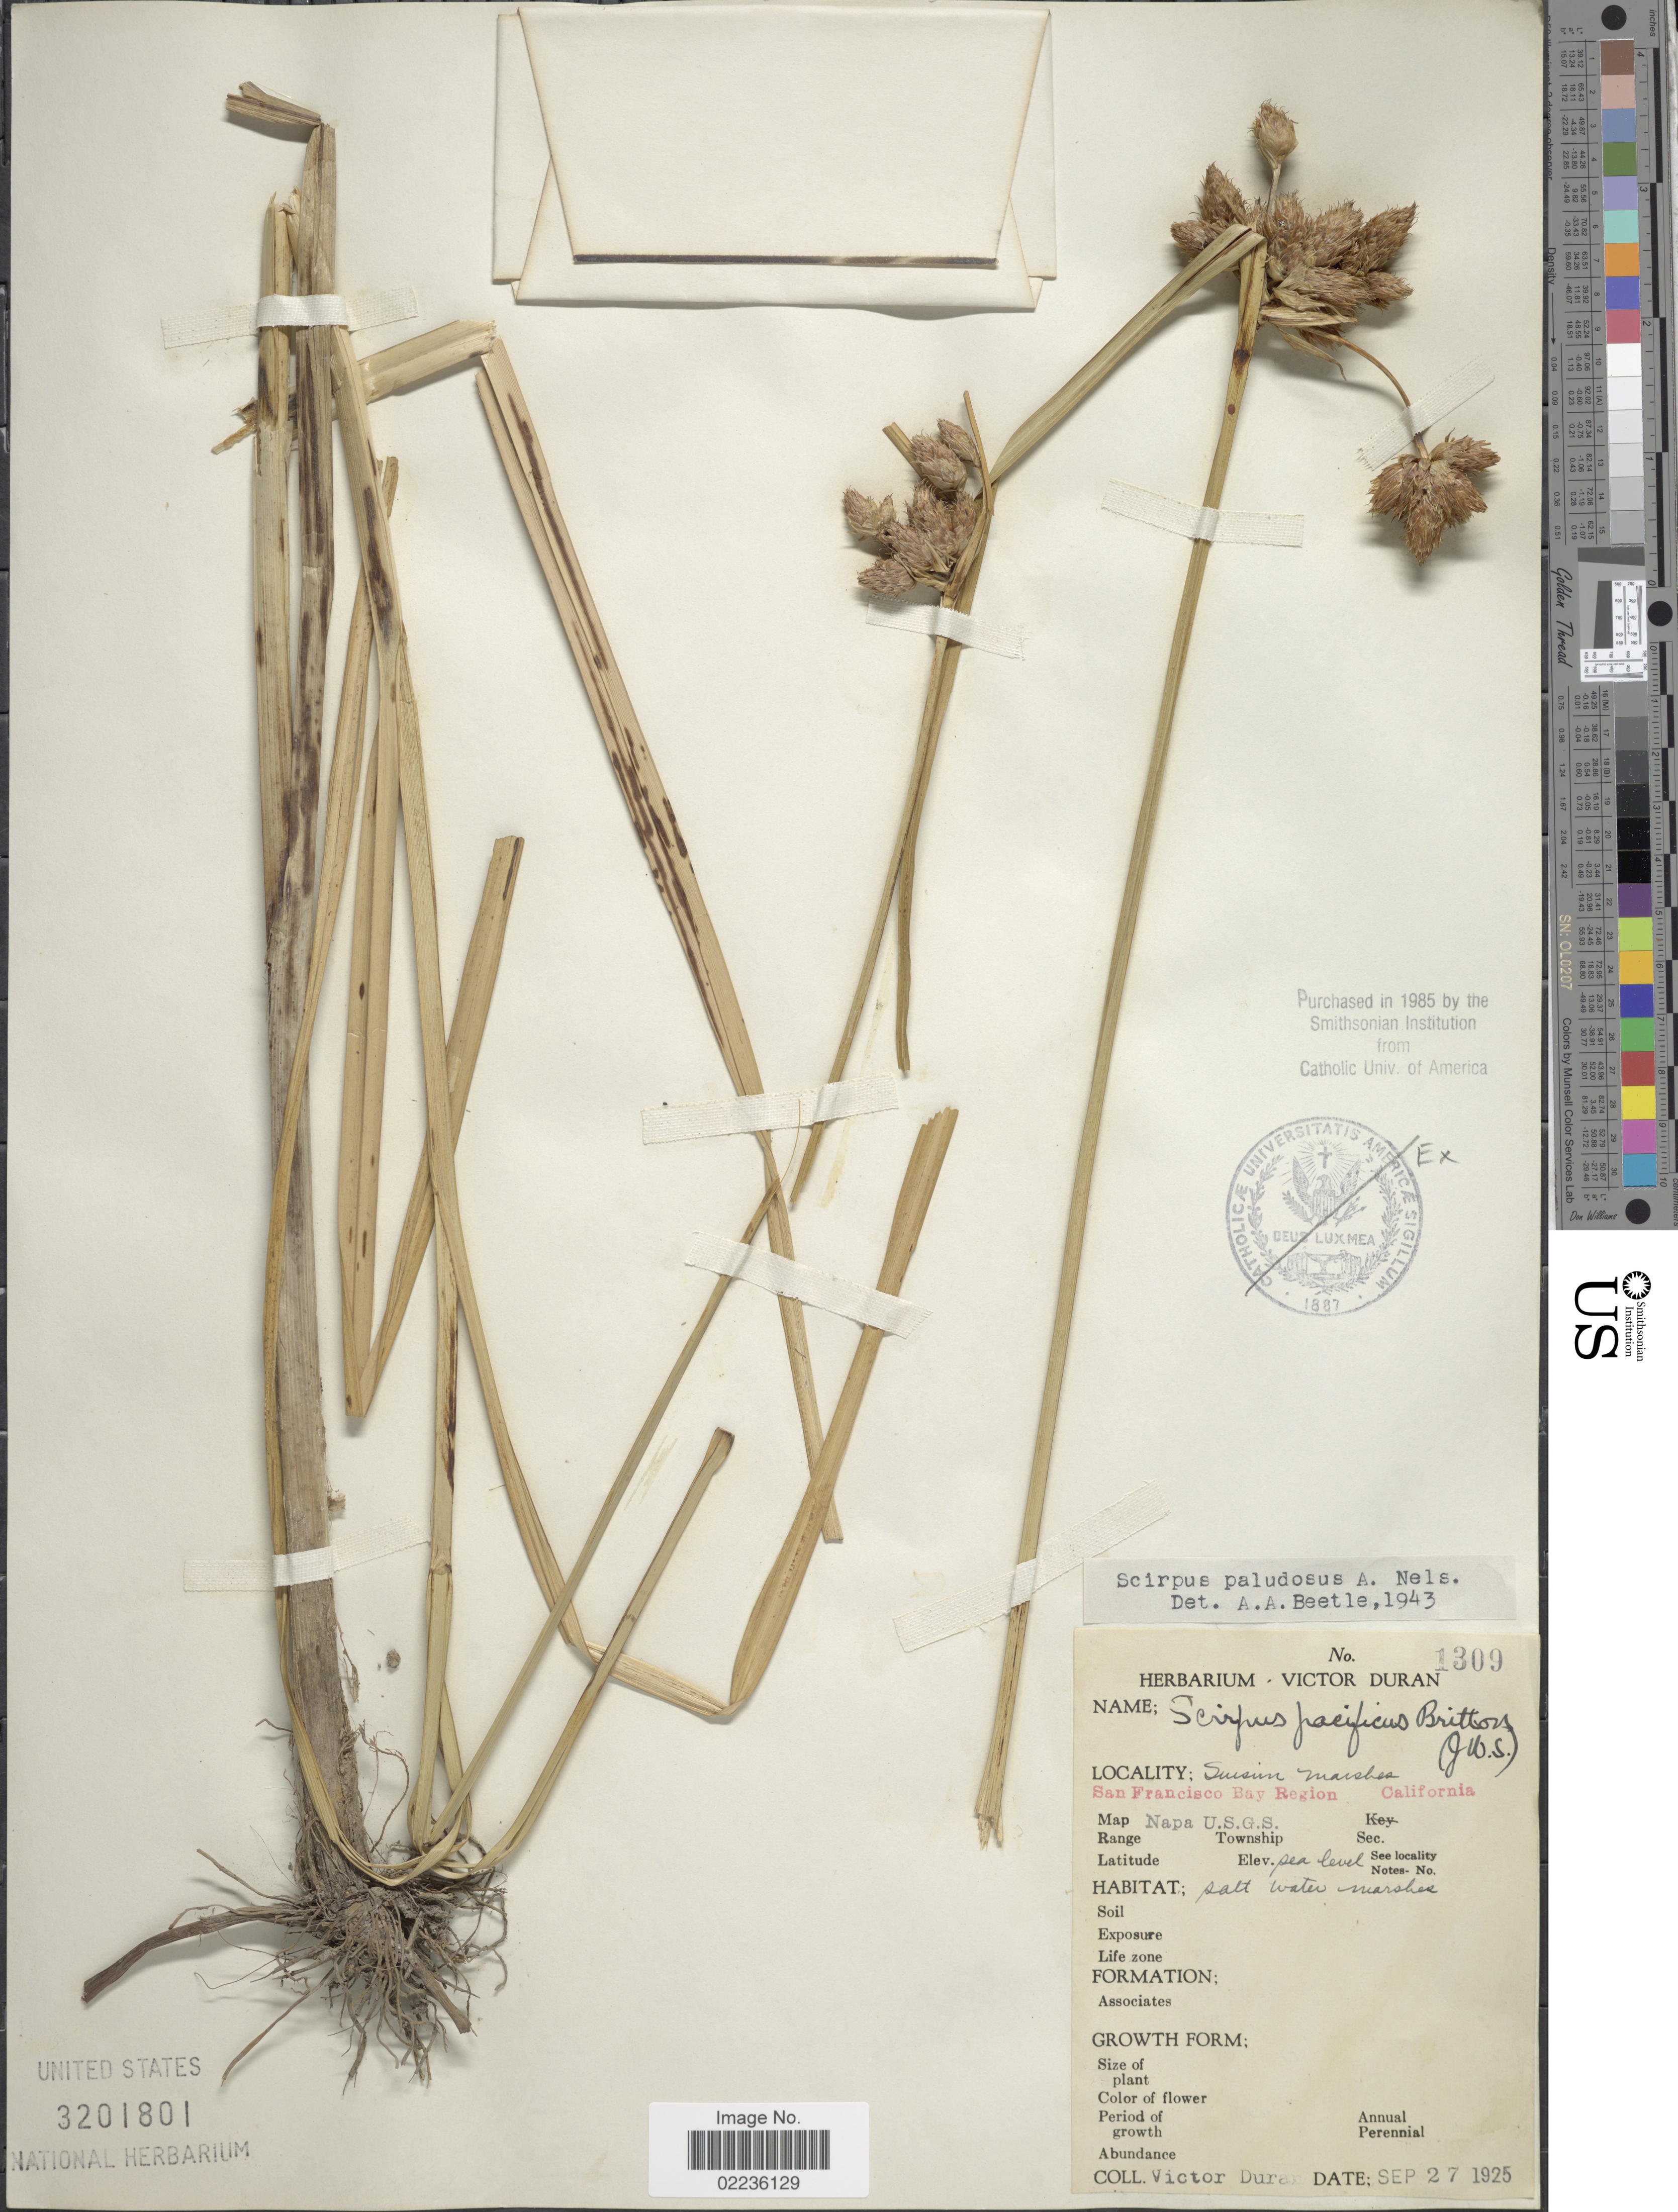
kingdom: Plantae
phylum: Tracheophyta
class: Liliopsida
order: Poales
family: Cyperaceae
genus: Bolboschoenus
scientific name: Bolboschoenus maritimus subsp. paludosus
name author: (A. Nelson) T. Koyama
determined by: Strong, M. T., (US), Smithsonian Institution - National Museum of Natural History (UNITED STATES)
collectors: V. Duran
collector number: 1309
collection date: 1925-09-27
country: United States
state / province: California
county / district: San Francisco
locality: Suisun Marshes. San Francisco Bay Region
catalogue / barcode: US 3201801